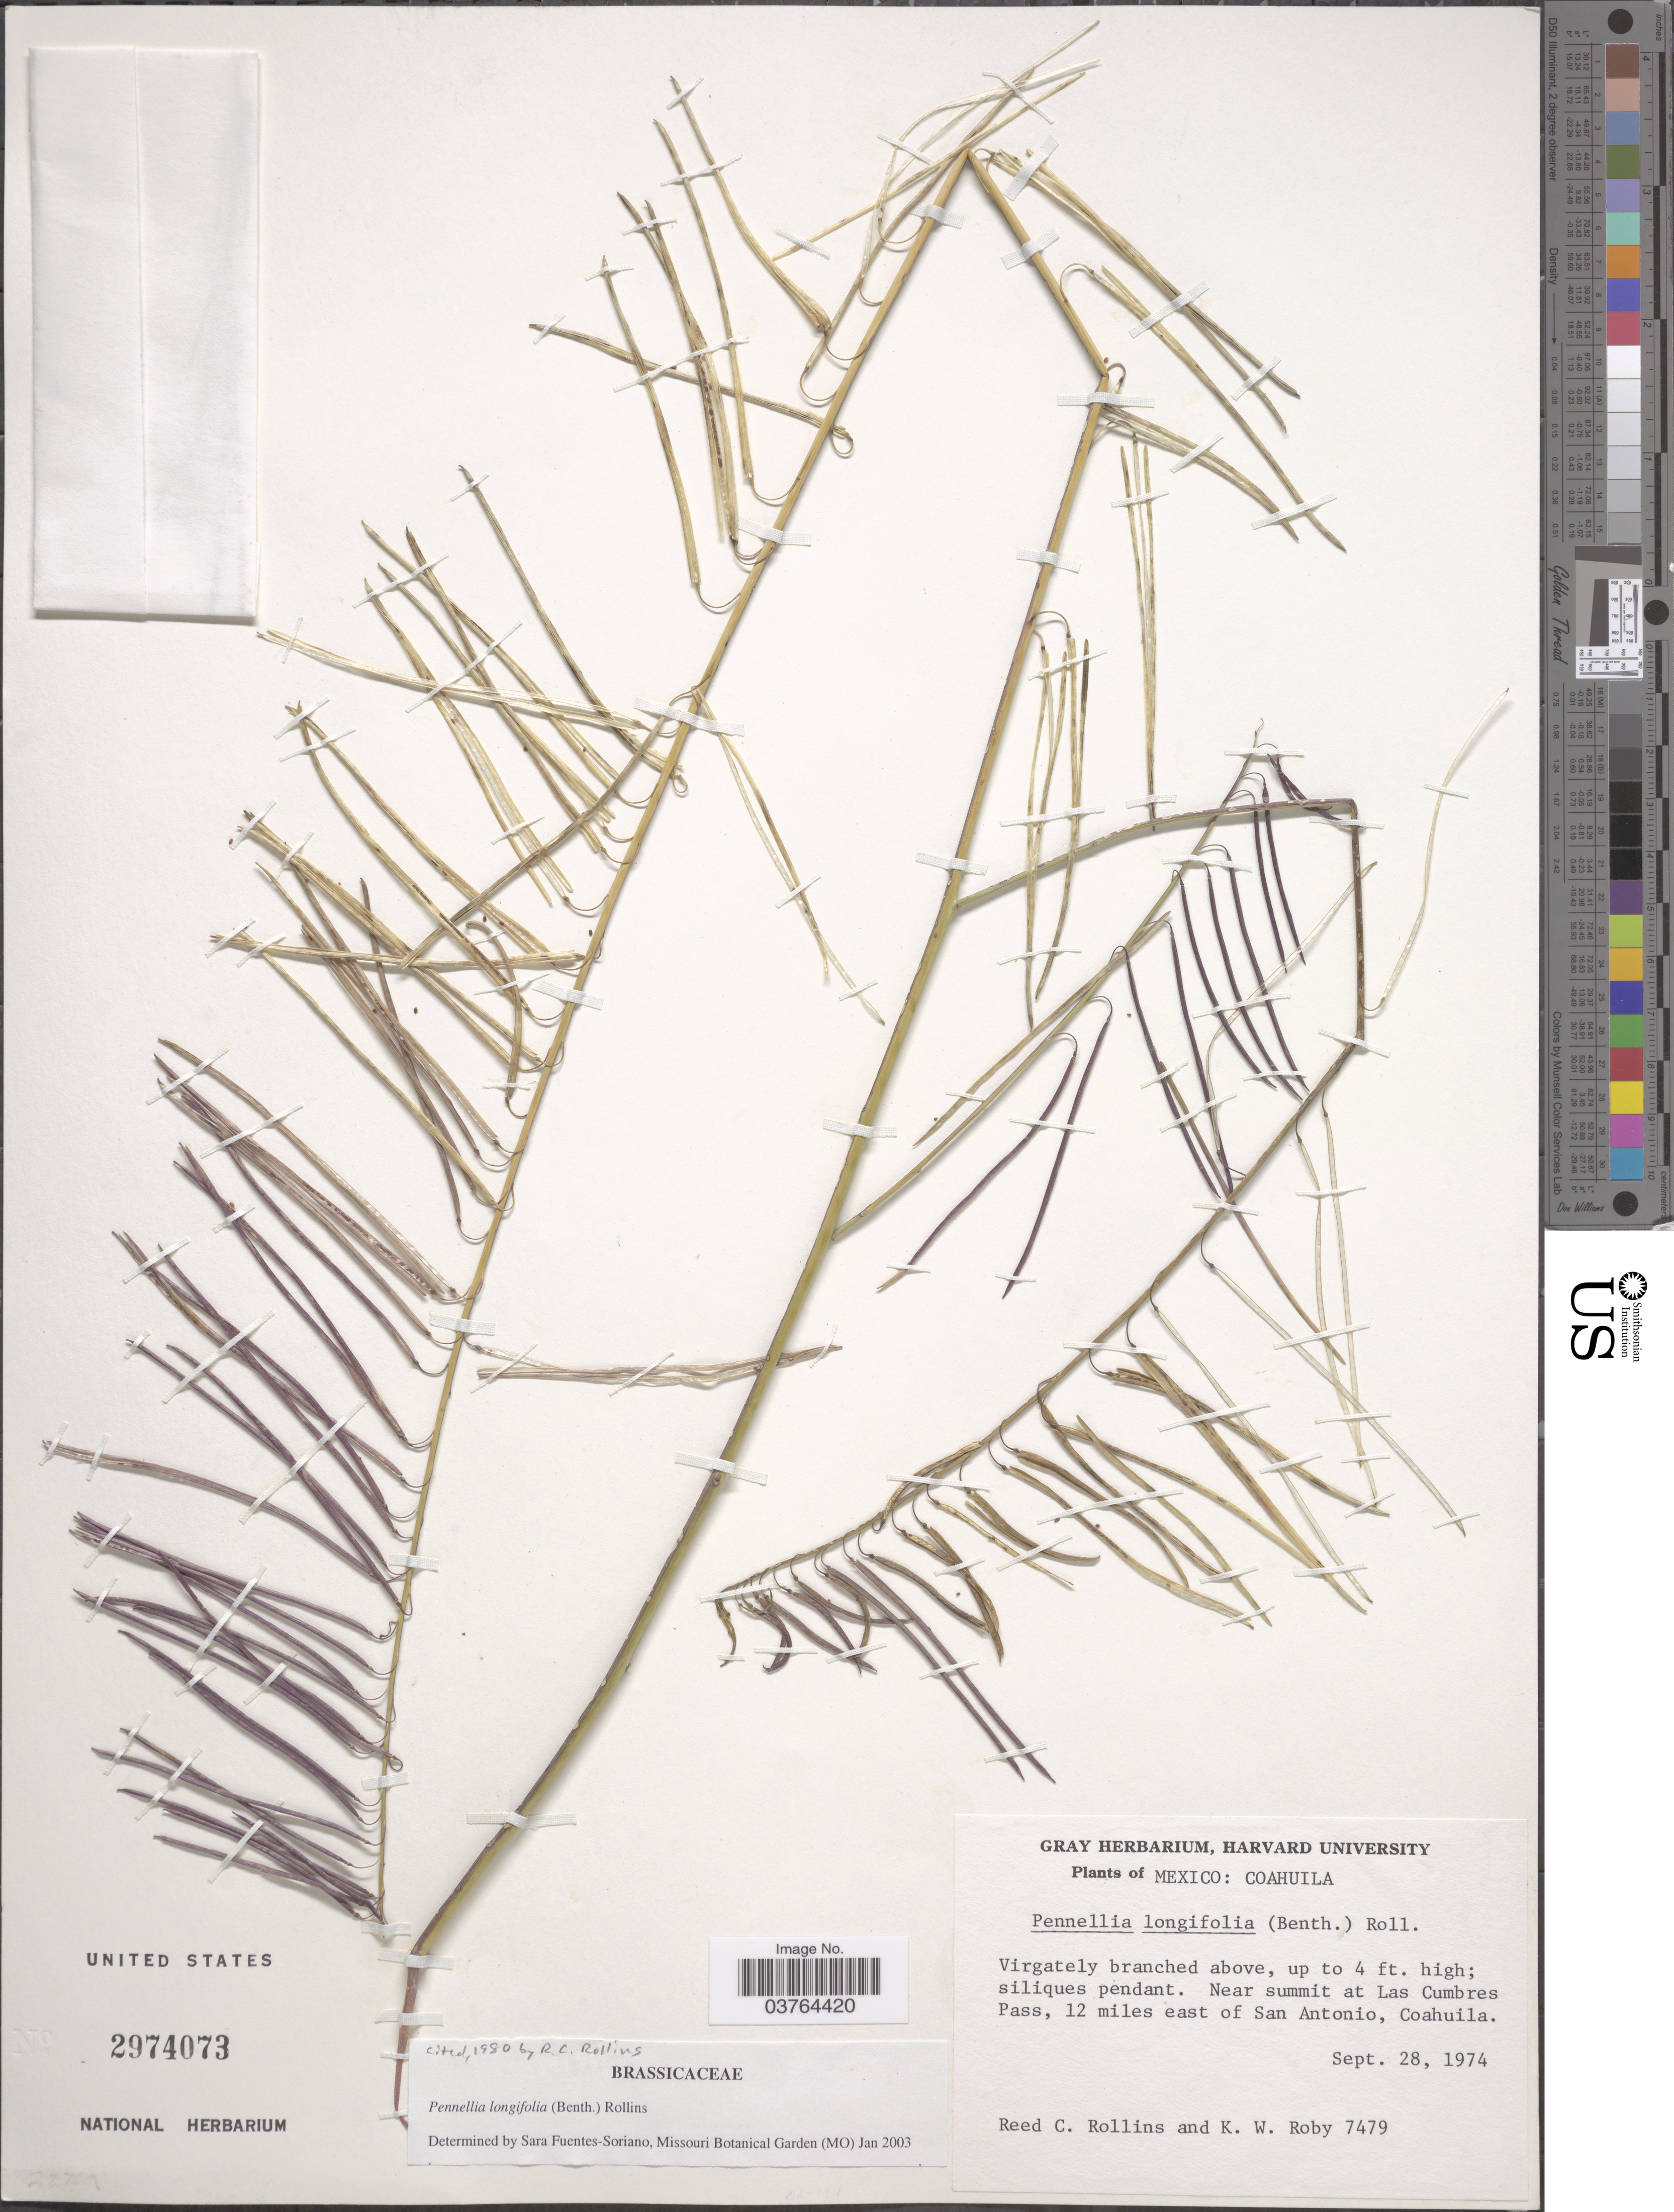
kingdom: Plantae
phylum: Tracheophyta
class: Magnoliopsida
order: Brassicales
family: Brassicaceae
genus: Pennellia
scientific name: Pennellia longifolia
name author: (Benth.) Rollins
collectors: R. C. Rollins & K. W. Roby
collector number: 7479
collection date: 1974-09-28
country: Mexico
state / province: Coahuila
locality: Near summit at Las Cambres Pass, 12 miles east of San Antonio.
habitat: near summit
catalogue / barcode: US 2974073